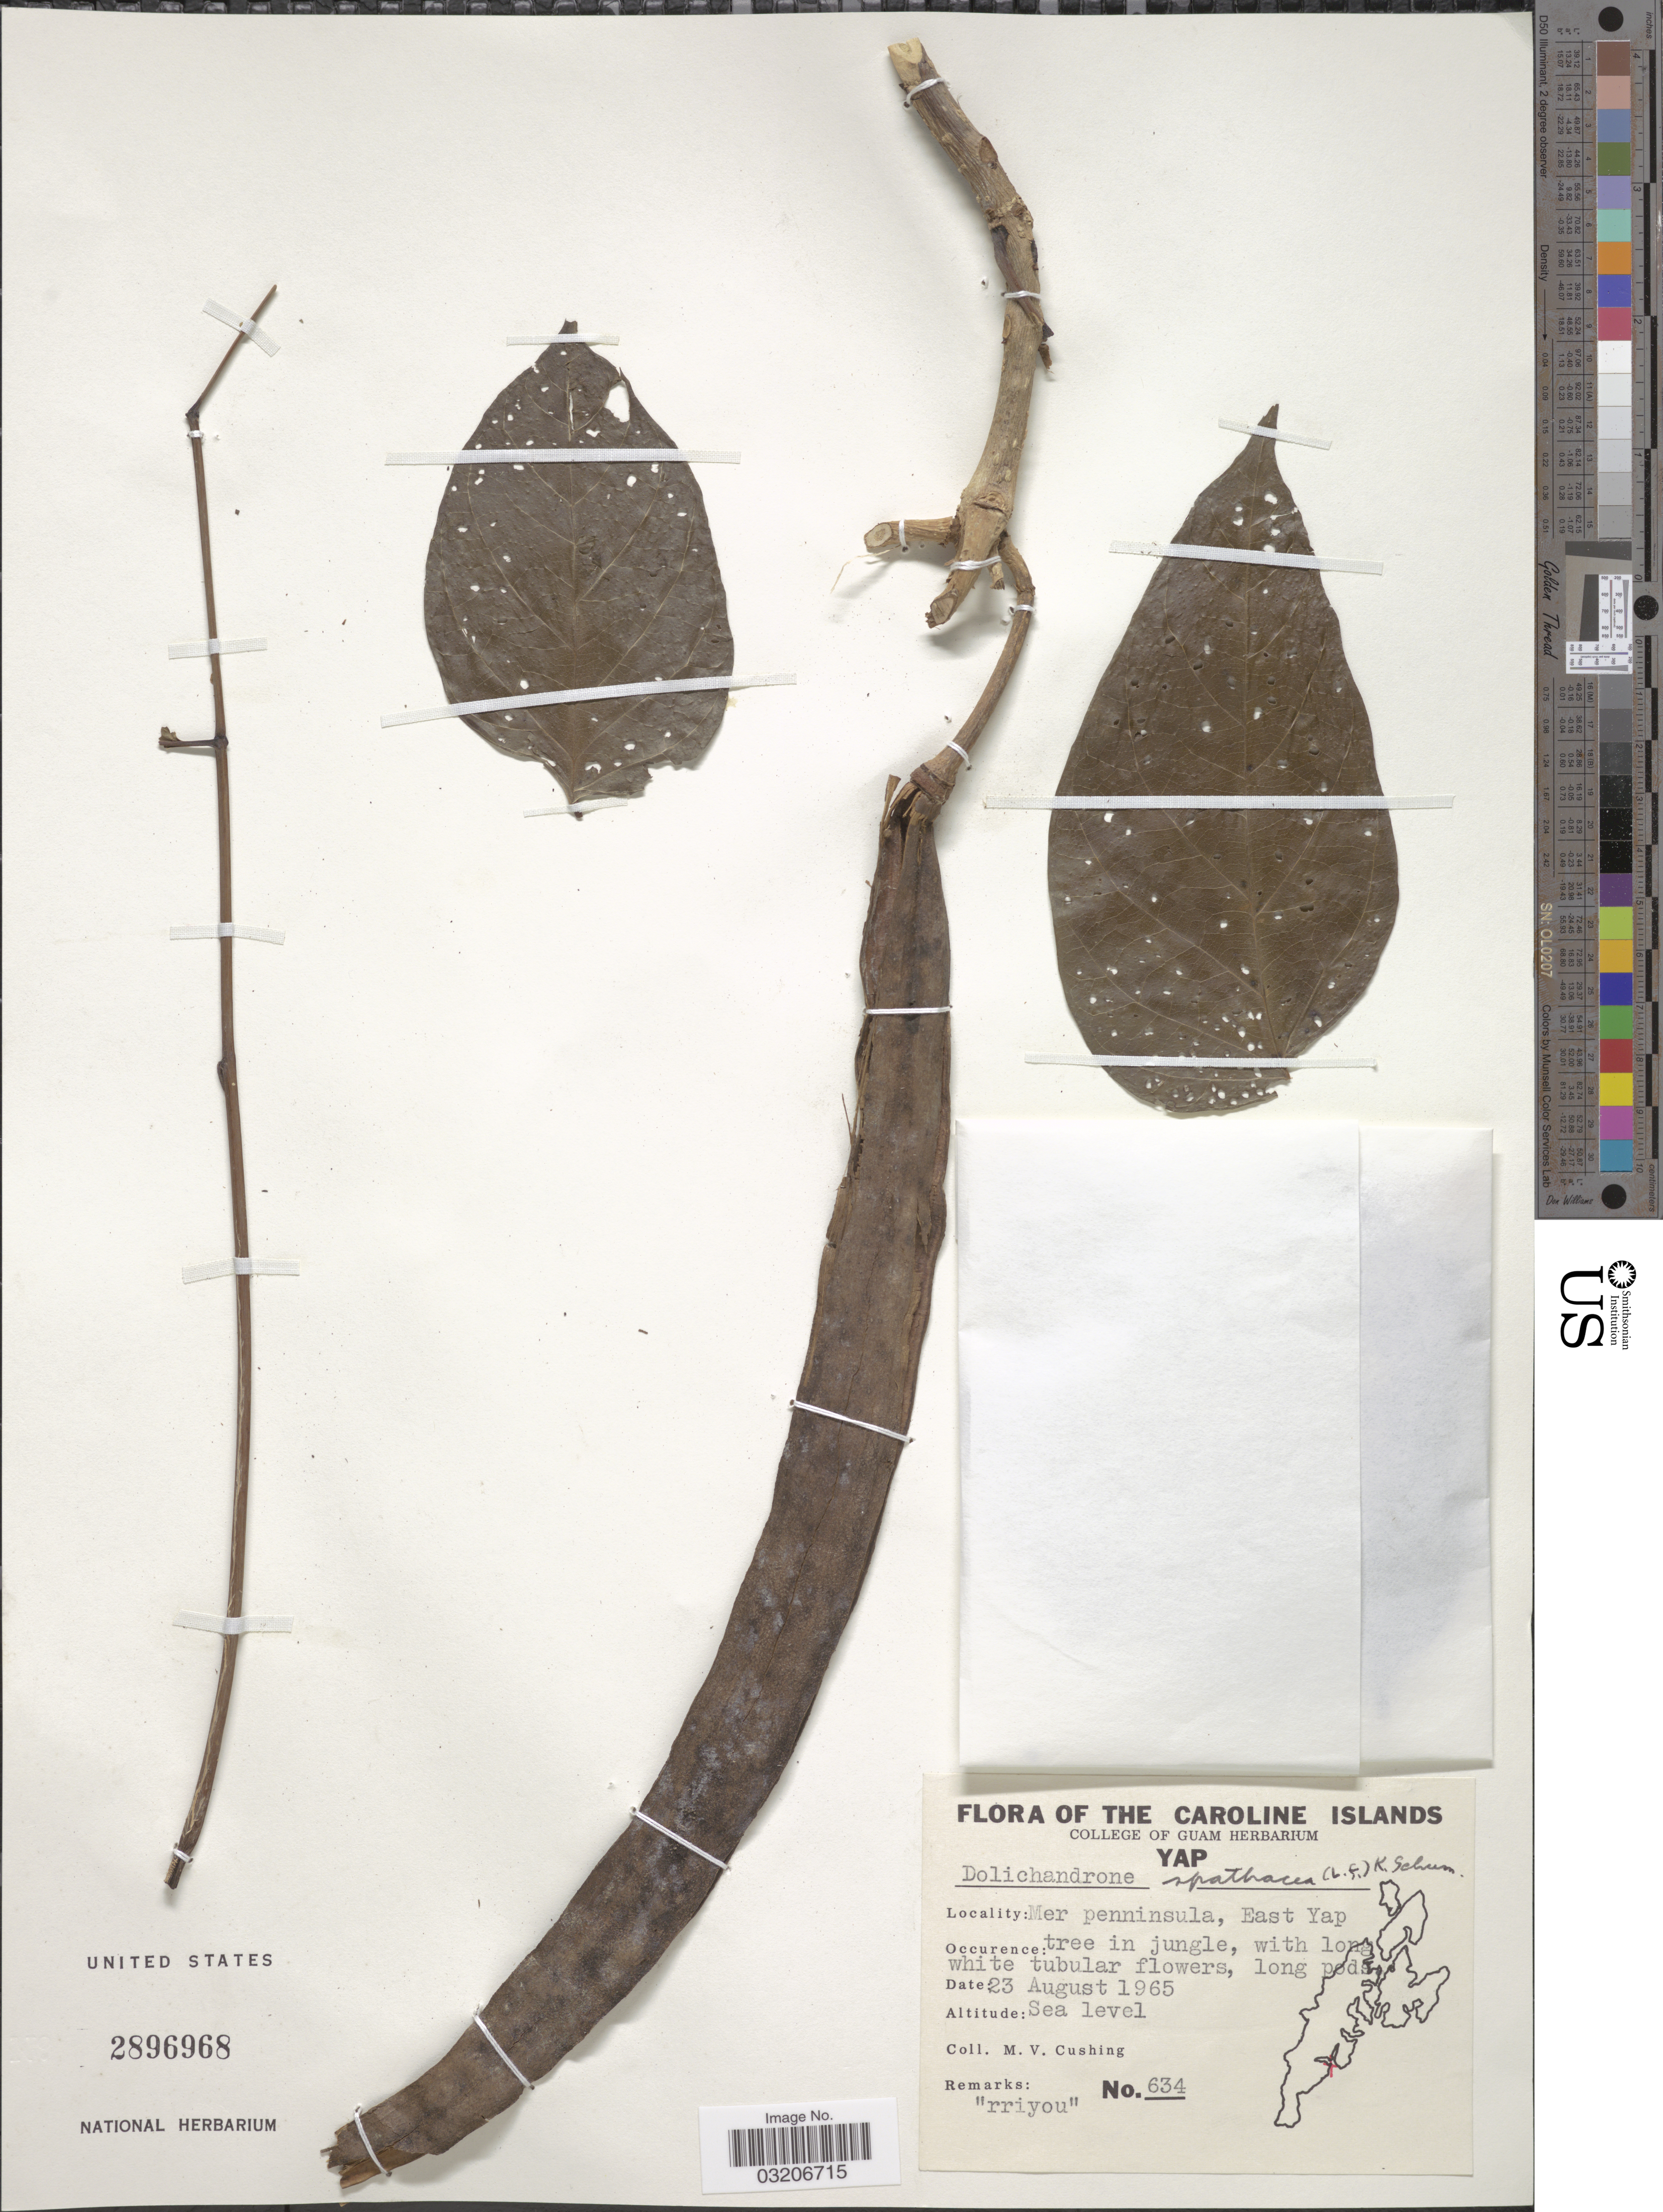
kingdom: Plantae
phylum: Tracheophyta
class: Magnoliopsida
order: Lamiales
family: Bignoniaceae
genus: Dolichandrone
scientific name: Dolichandrone spathacea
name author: (L. f.) K. Schum.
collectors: M. V. Cushing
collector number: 634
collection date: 1965-08-23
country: Micronesia, Federated States of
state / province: Yap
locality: The Caroline Islands. Mer peninsula, East Yap.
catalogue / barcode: US 2896968